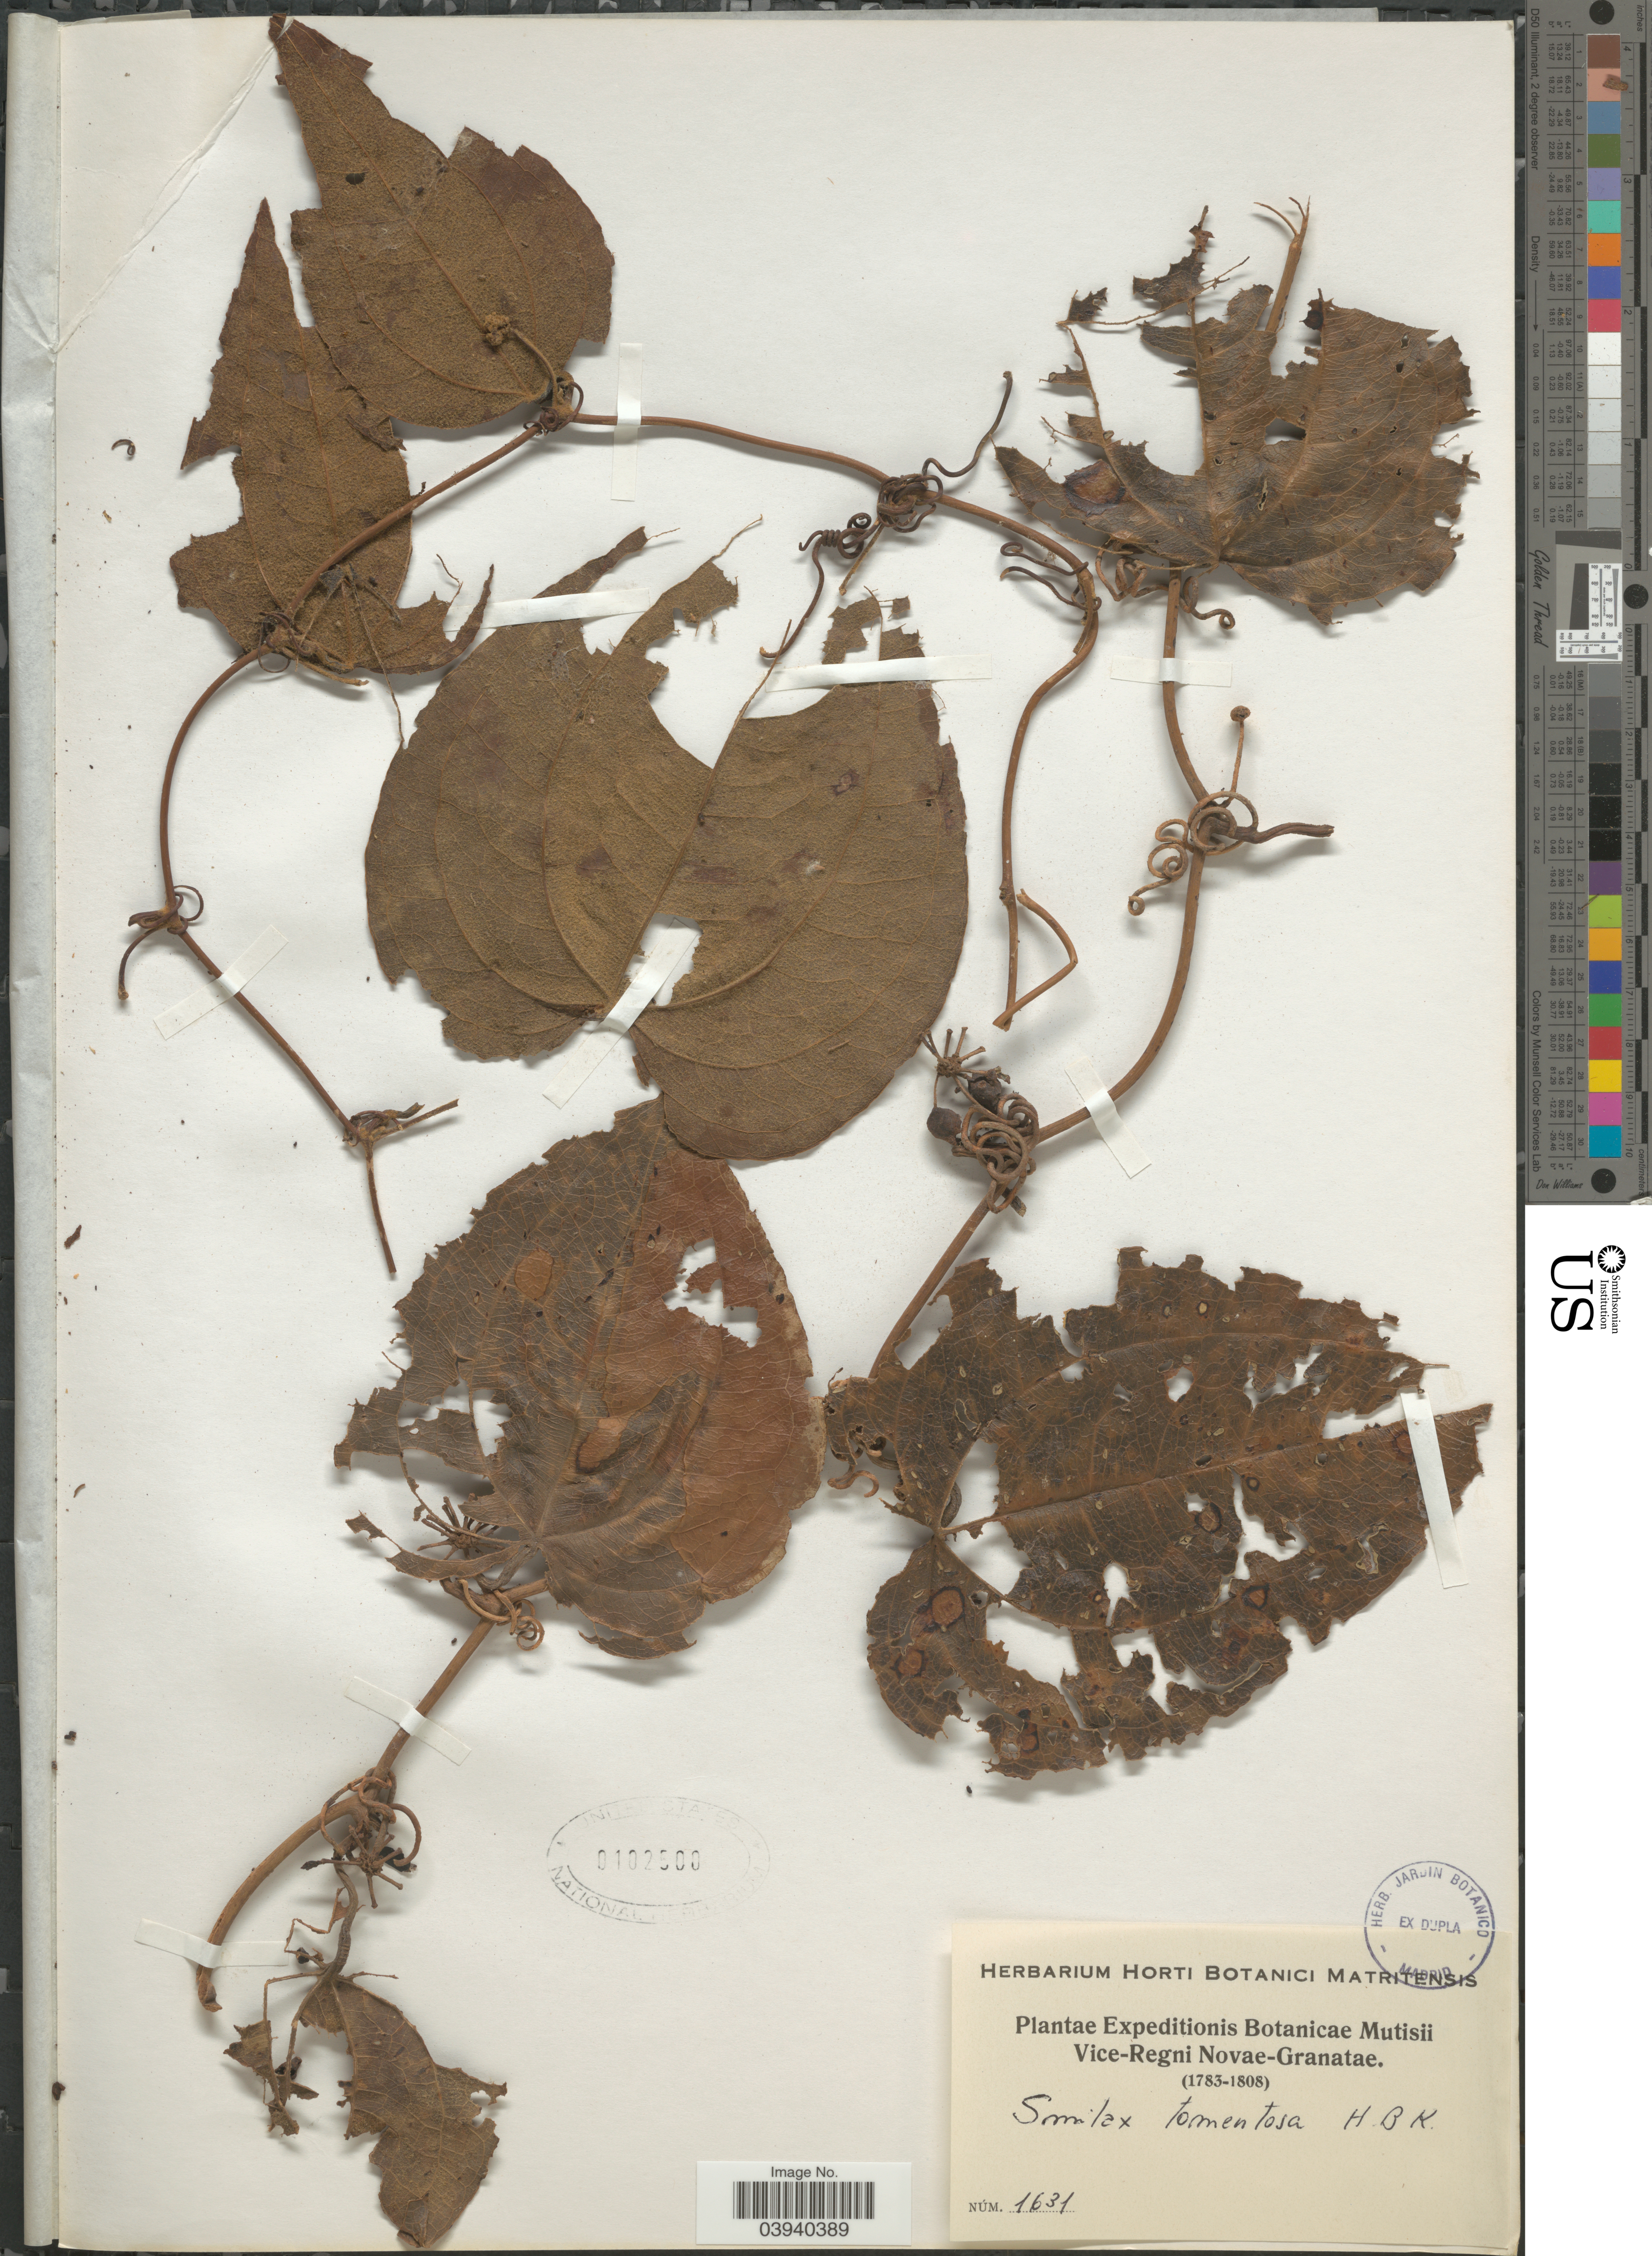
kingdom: Plantae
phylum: Tracheophyta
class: Liliopsida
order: Liliales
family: Smilacaceae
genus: Smilax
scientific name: Smilax tomentosa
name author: Kunth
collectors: Expeditions Botanicae Mutisii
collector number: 1631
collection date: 1783/1808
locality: Vice-Regni Novae-Granatae.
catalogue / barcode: US 102500